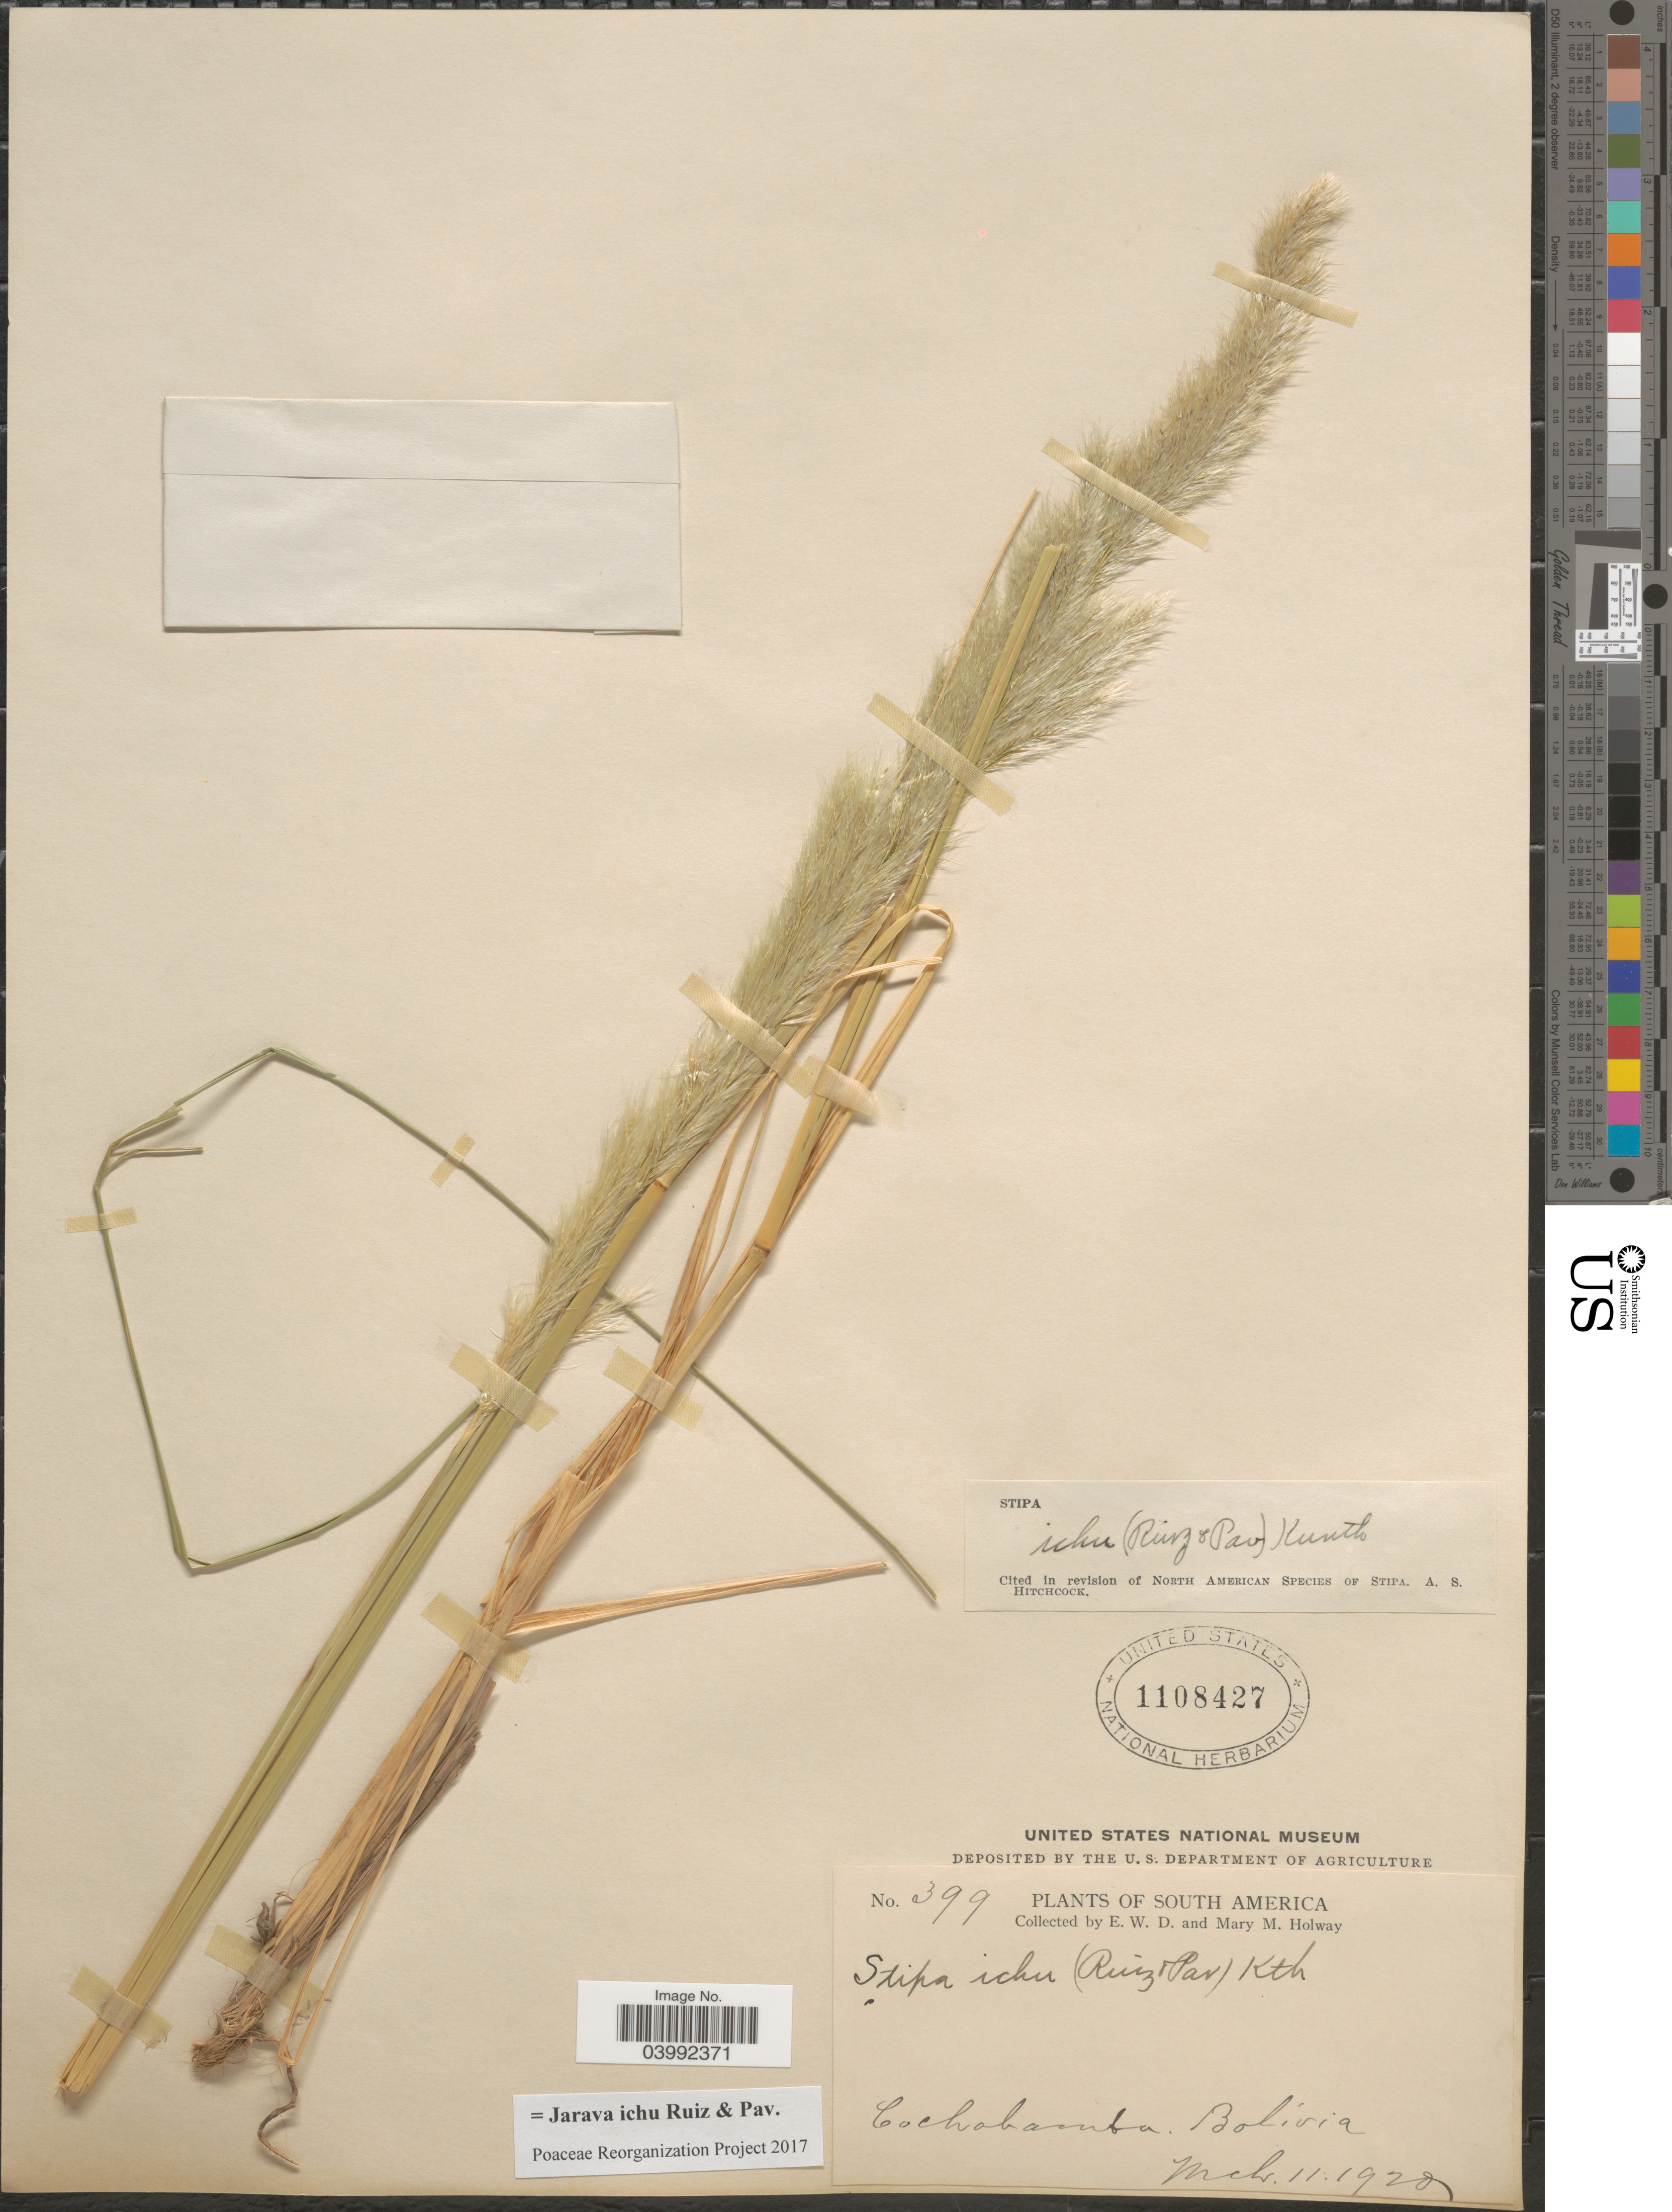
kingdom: Plantae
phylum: Tracheophyta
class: Liliopsida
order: Poales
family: Poaceae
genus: Jarava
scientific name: Jarava ichu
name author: Ruiz & Pav.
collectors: E. W. D. Holway & M. M. Holway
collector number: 399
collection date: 1920-03-11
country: Bolivia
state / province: Cochabamba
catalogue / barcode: US 1108427